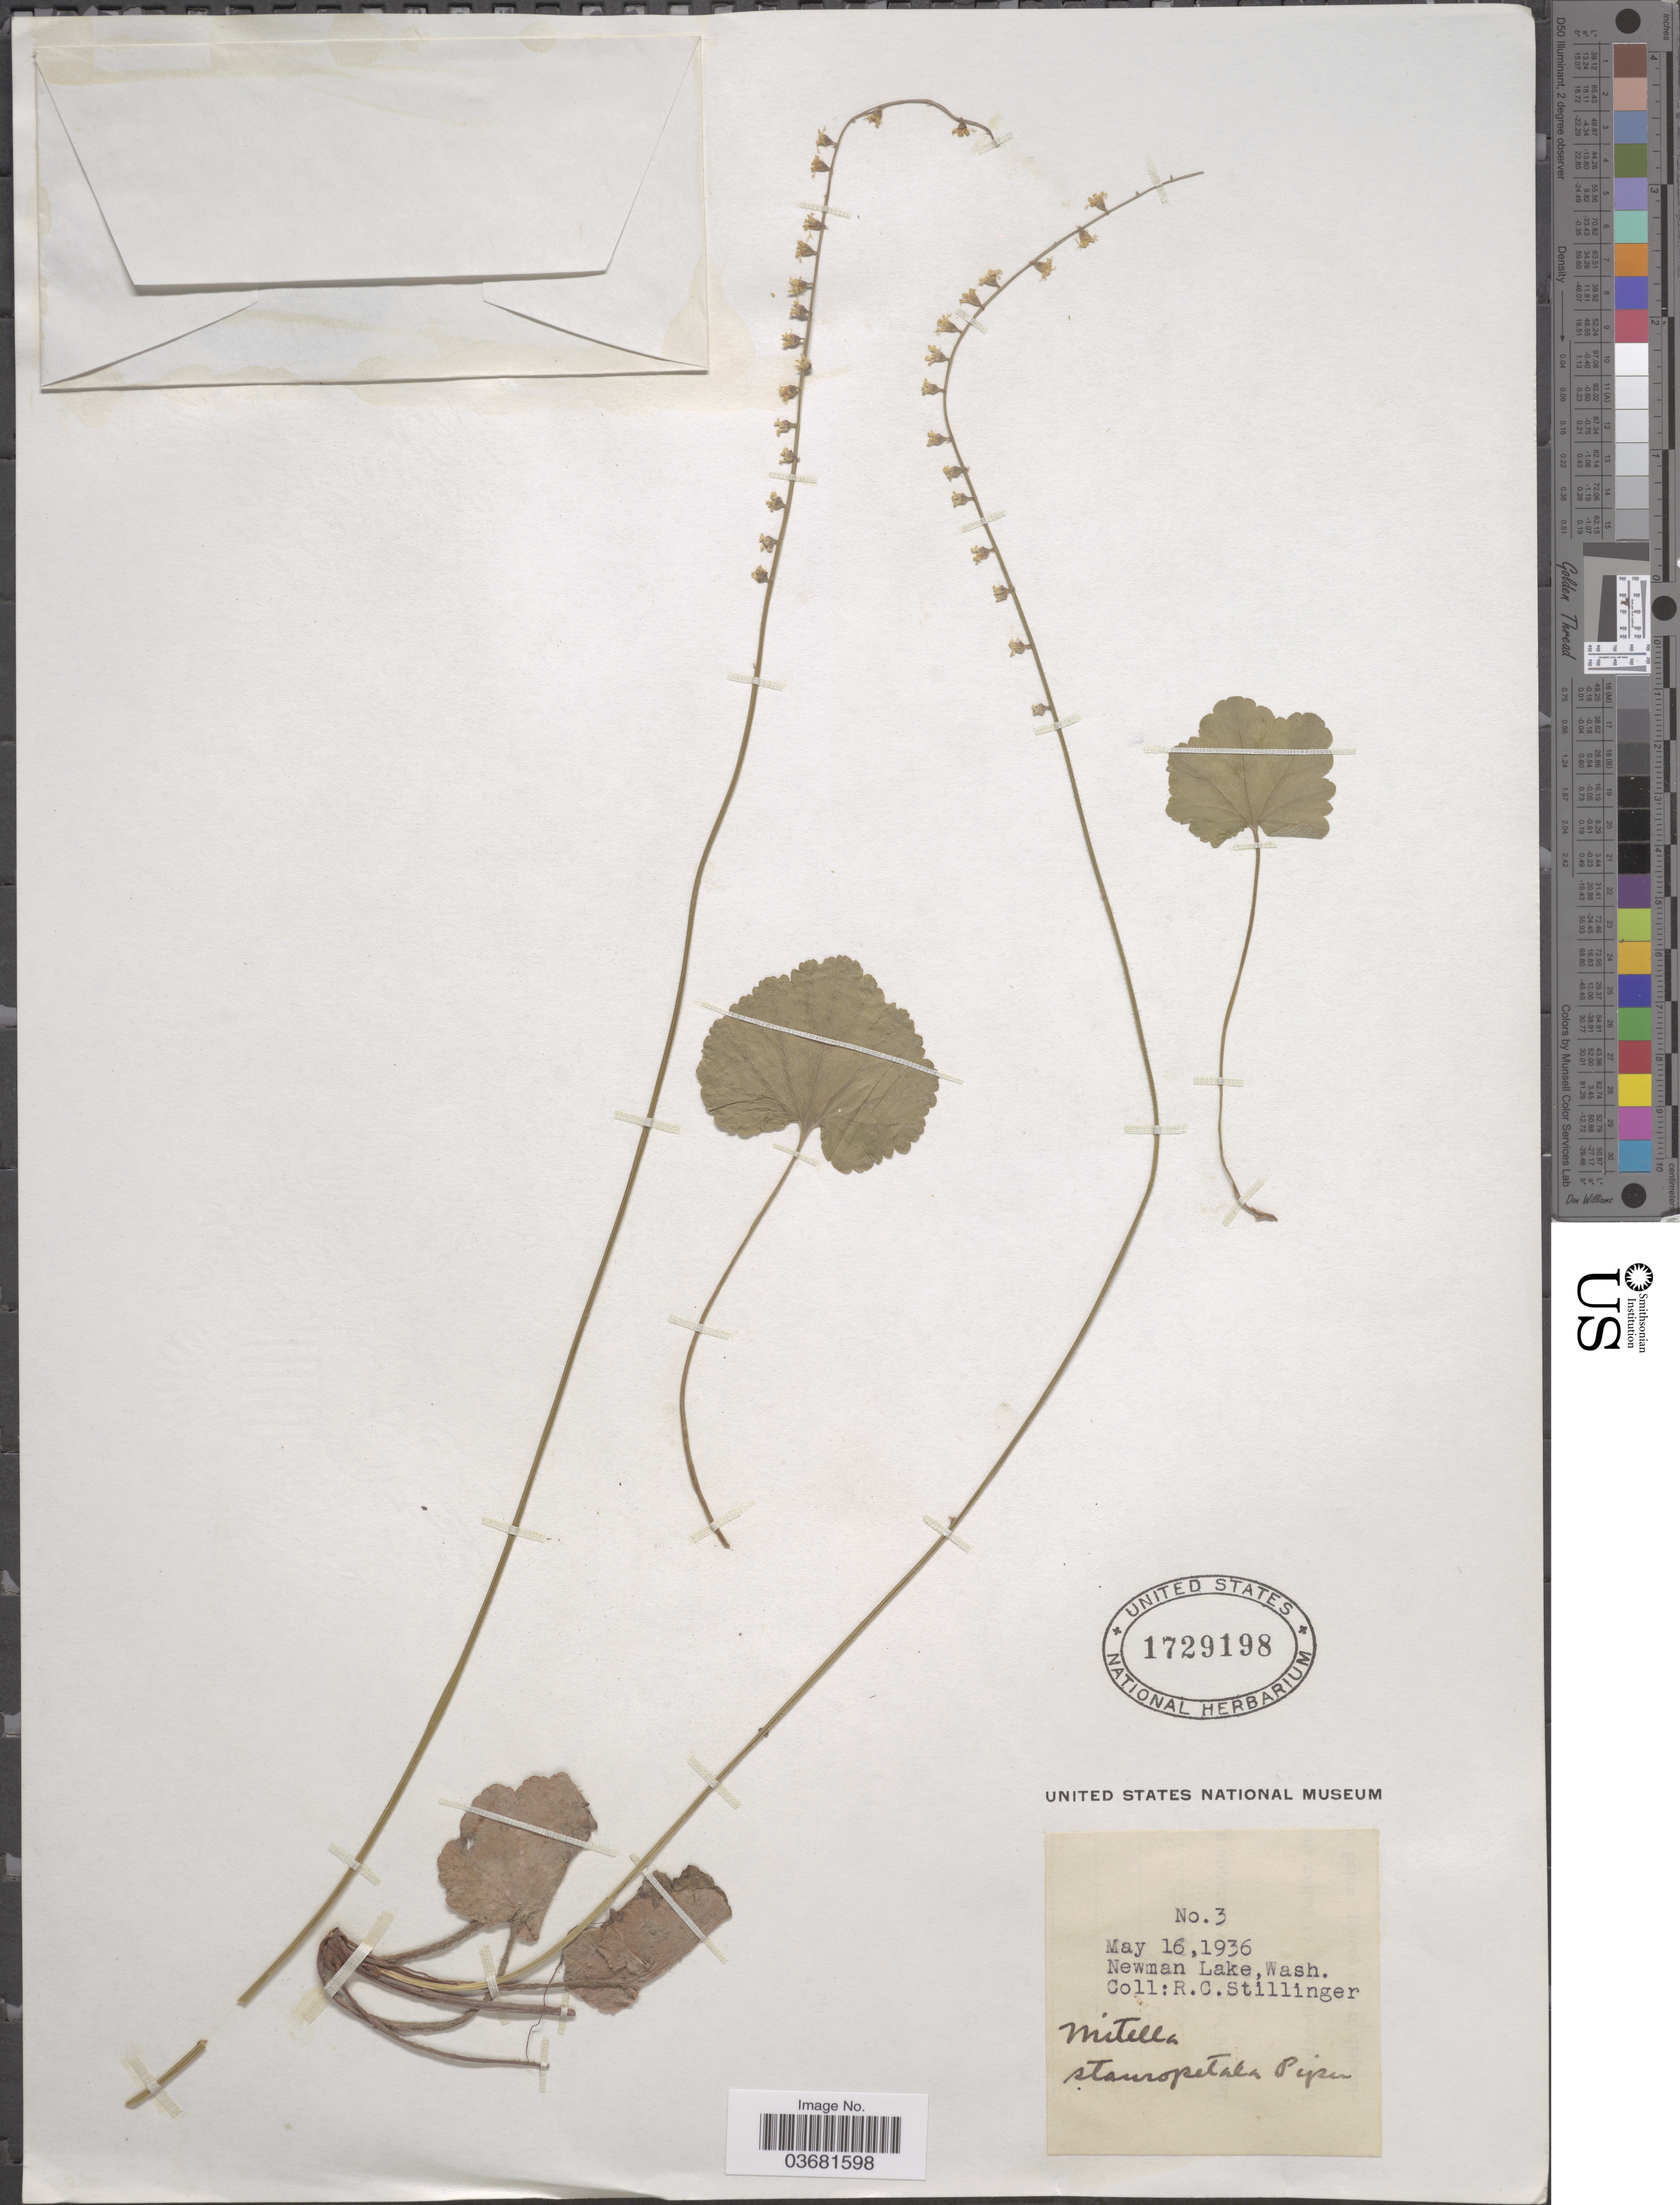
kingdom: Plantae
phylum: Tracheophyta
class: Magnoliopsida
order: Saxifragales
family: Saxifragaceae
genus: Mitella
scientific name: Mitella stauropetala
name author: Piper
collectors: R. Stillinger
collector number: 3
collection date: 1936-05-16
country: United States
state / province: Washington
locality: Newman Lake.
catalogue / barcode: US 1729198